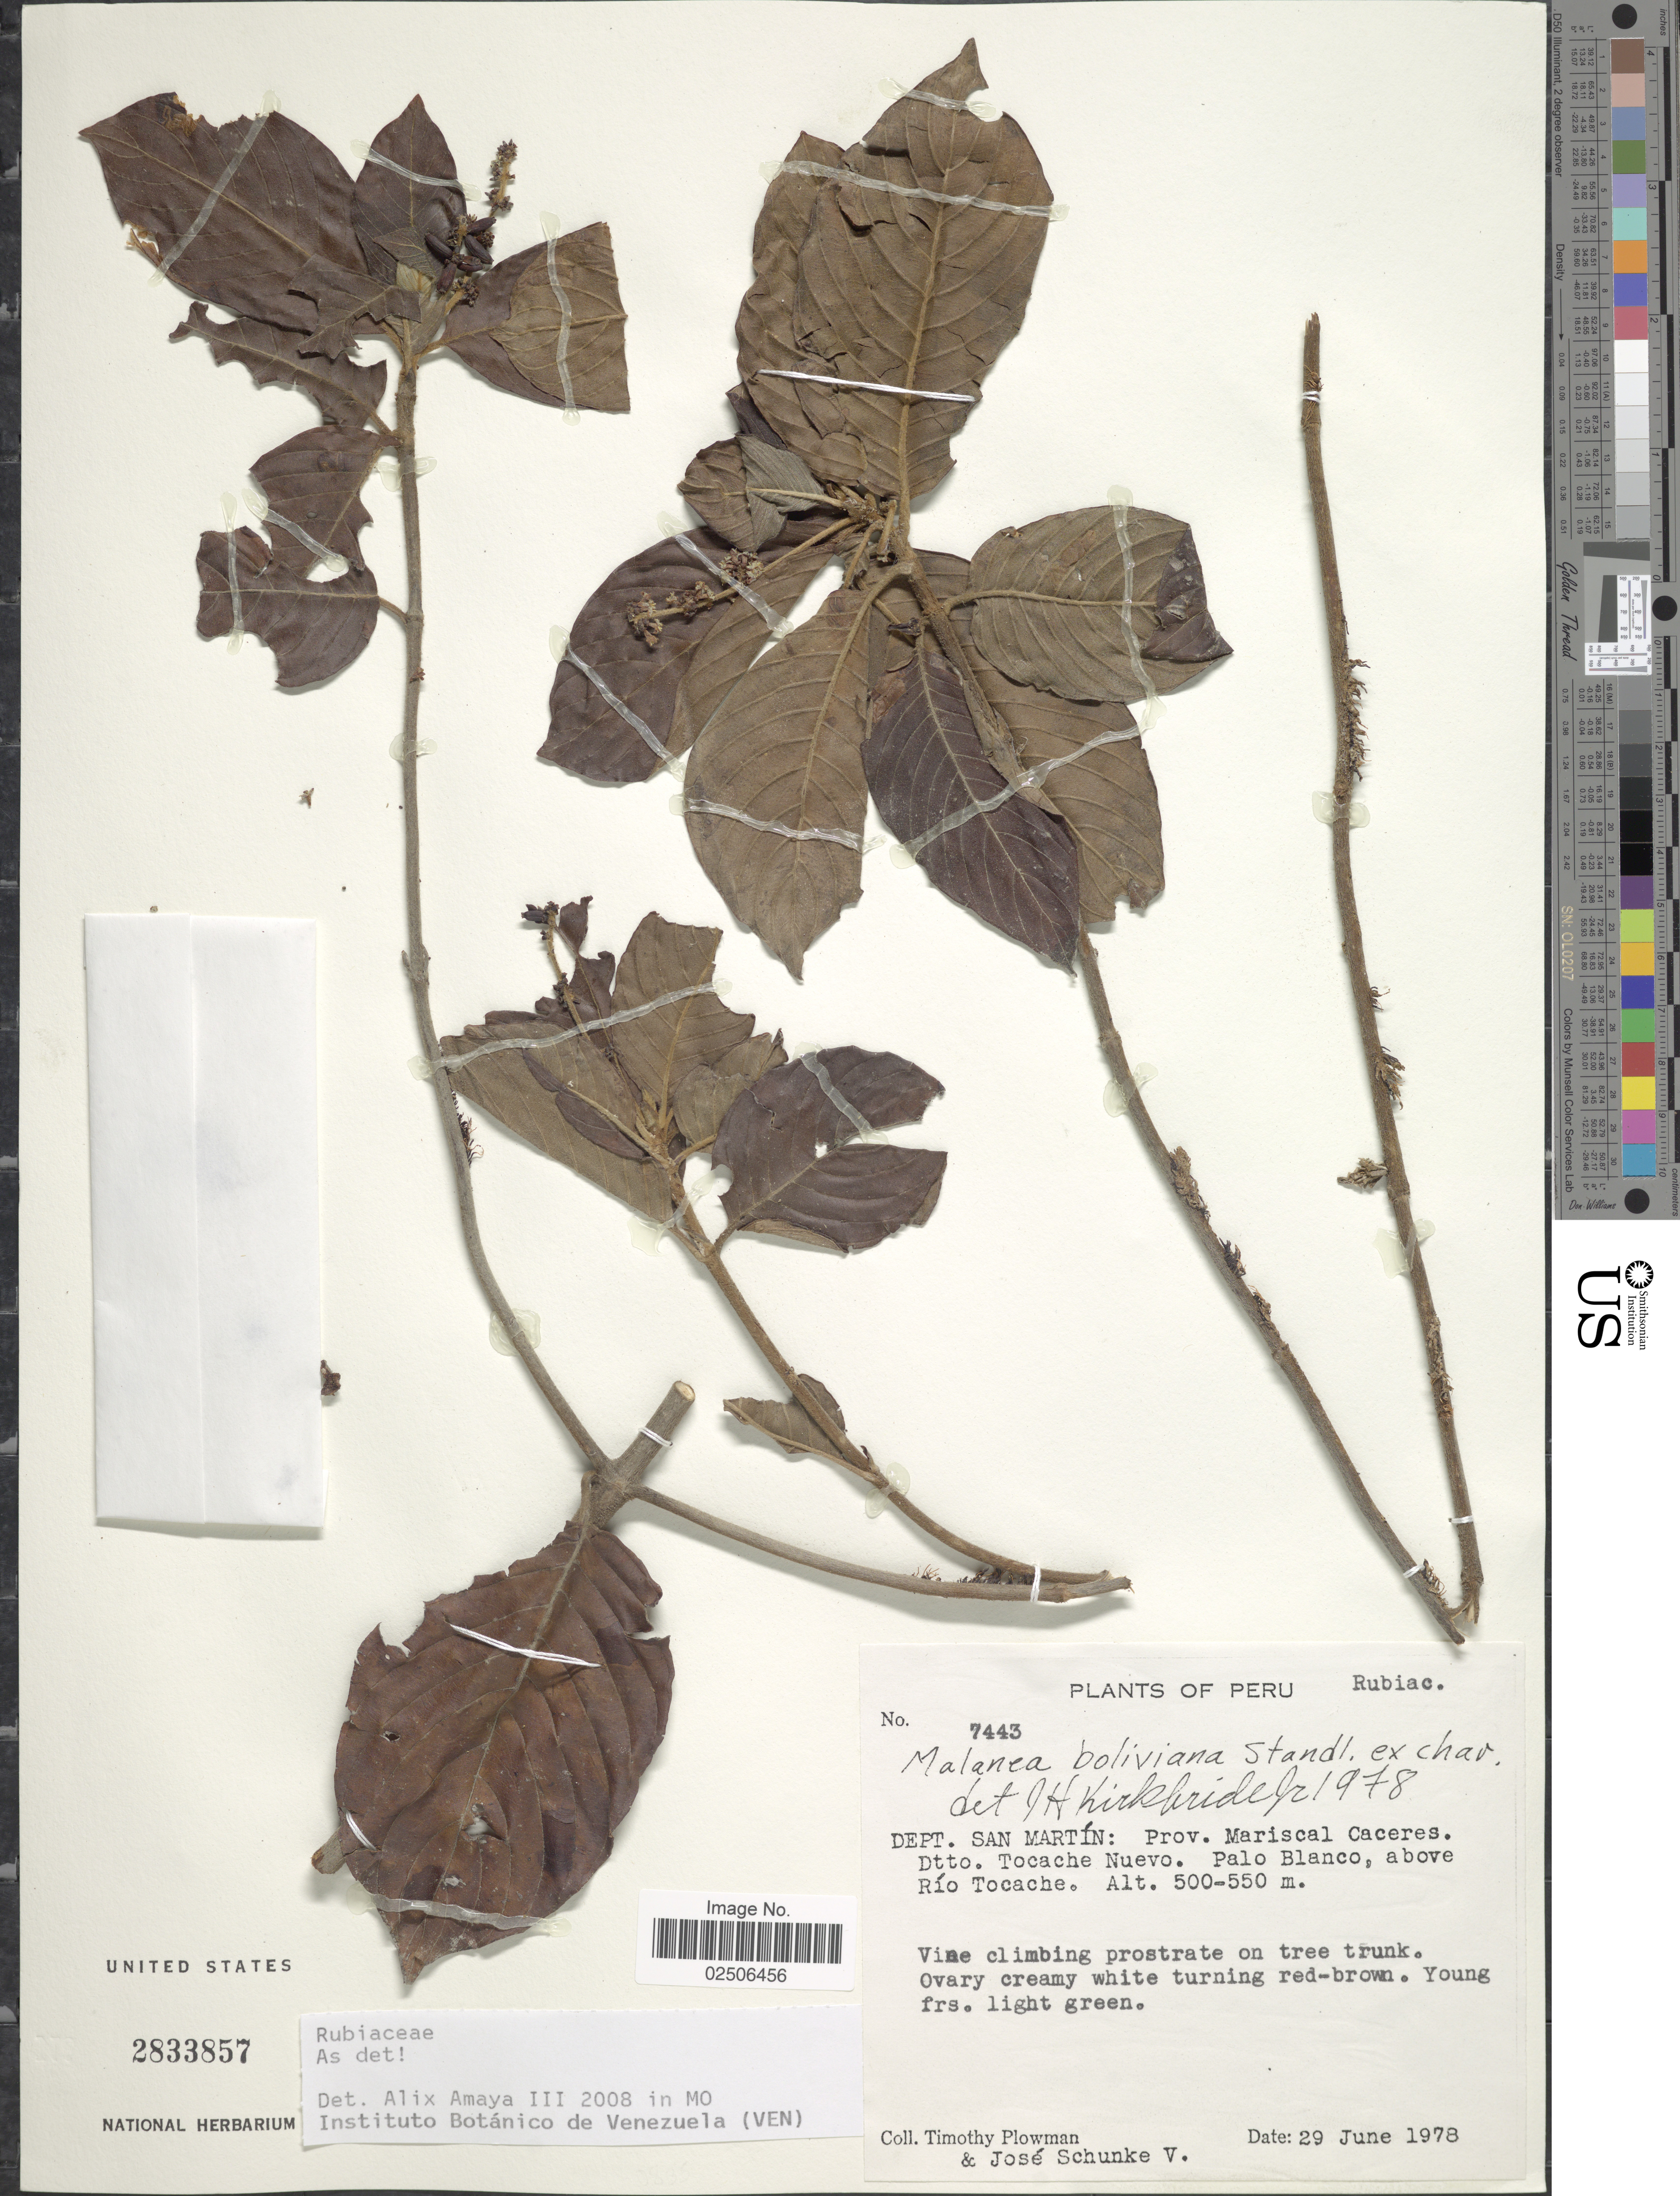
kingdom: Plantae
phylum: Tracheophyta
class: Magnoliopsida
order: Gentianales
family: Rubiaceae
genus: Malanea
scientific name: Malanea boliviana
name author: Standl.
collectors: T. Plowman & J. Schunke Vigo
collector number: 7443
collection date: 1978-06-29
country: Peru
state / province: San Martín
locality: Prov. Mariscal Caceres, Dtto. Tocache Nuevo, Palo Blanco, above Rio Tocache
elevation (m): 500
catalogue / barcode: US 2833857